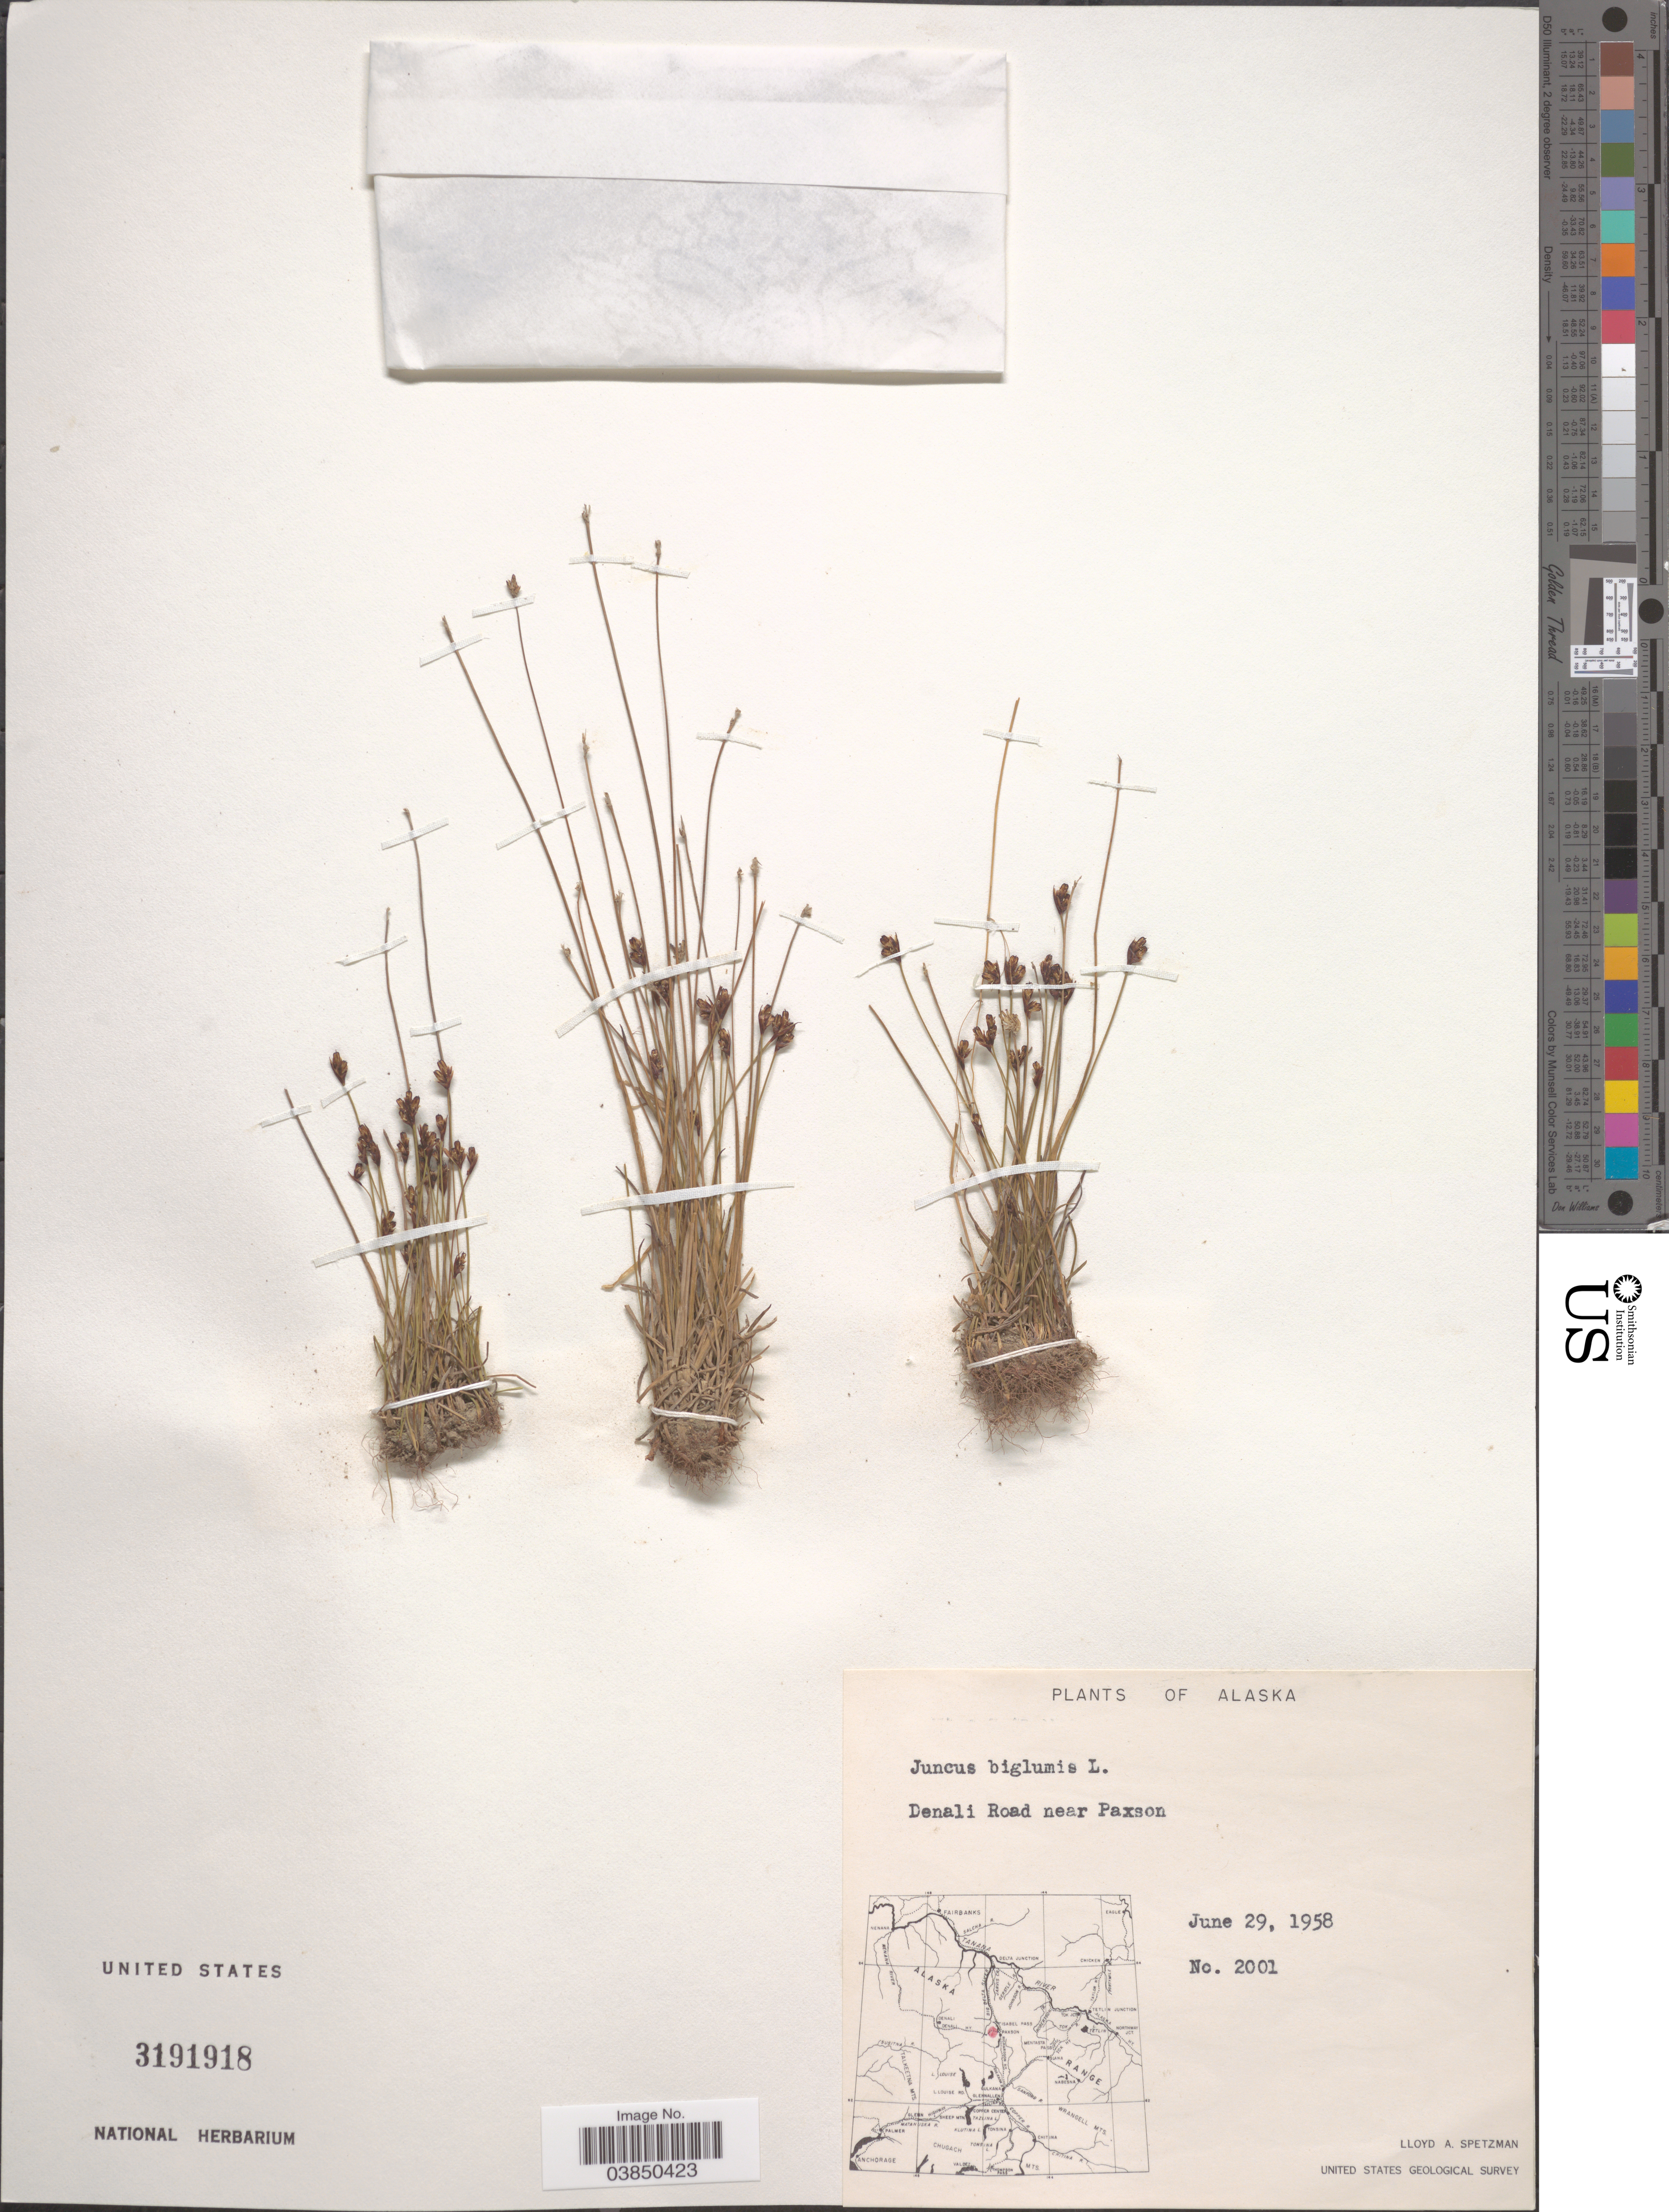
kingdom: Plantae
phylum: Tracheophyta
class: Liliopsida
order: Poales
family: Juncaceae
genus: Juncus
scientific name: Juncus biglumis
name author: L.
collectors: L. Spetzman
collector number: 2001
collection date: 1958-06-29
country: United States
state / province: Alaska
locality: Denali Road near Paxson.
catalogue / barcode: US 3191918